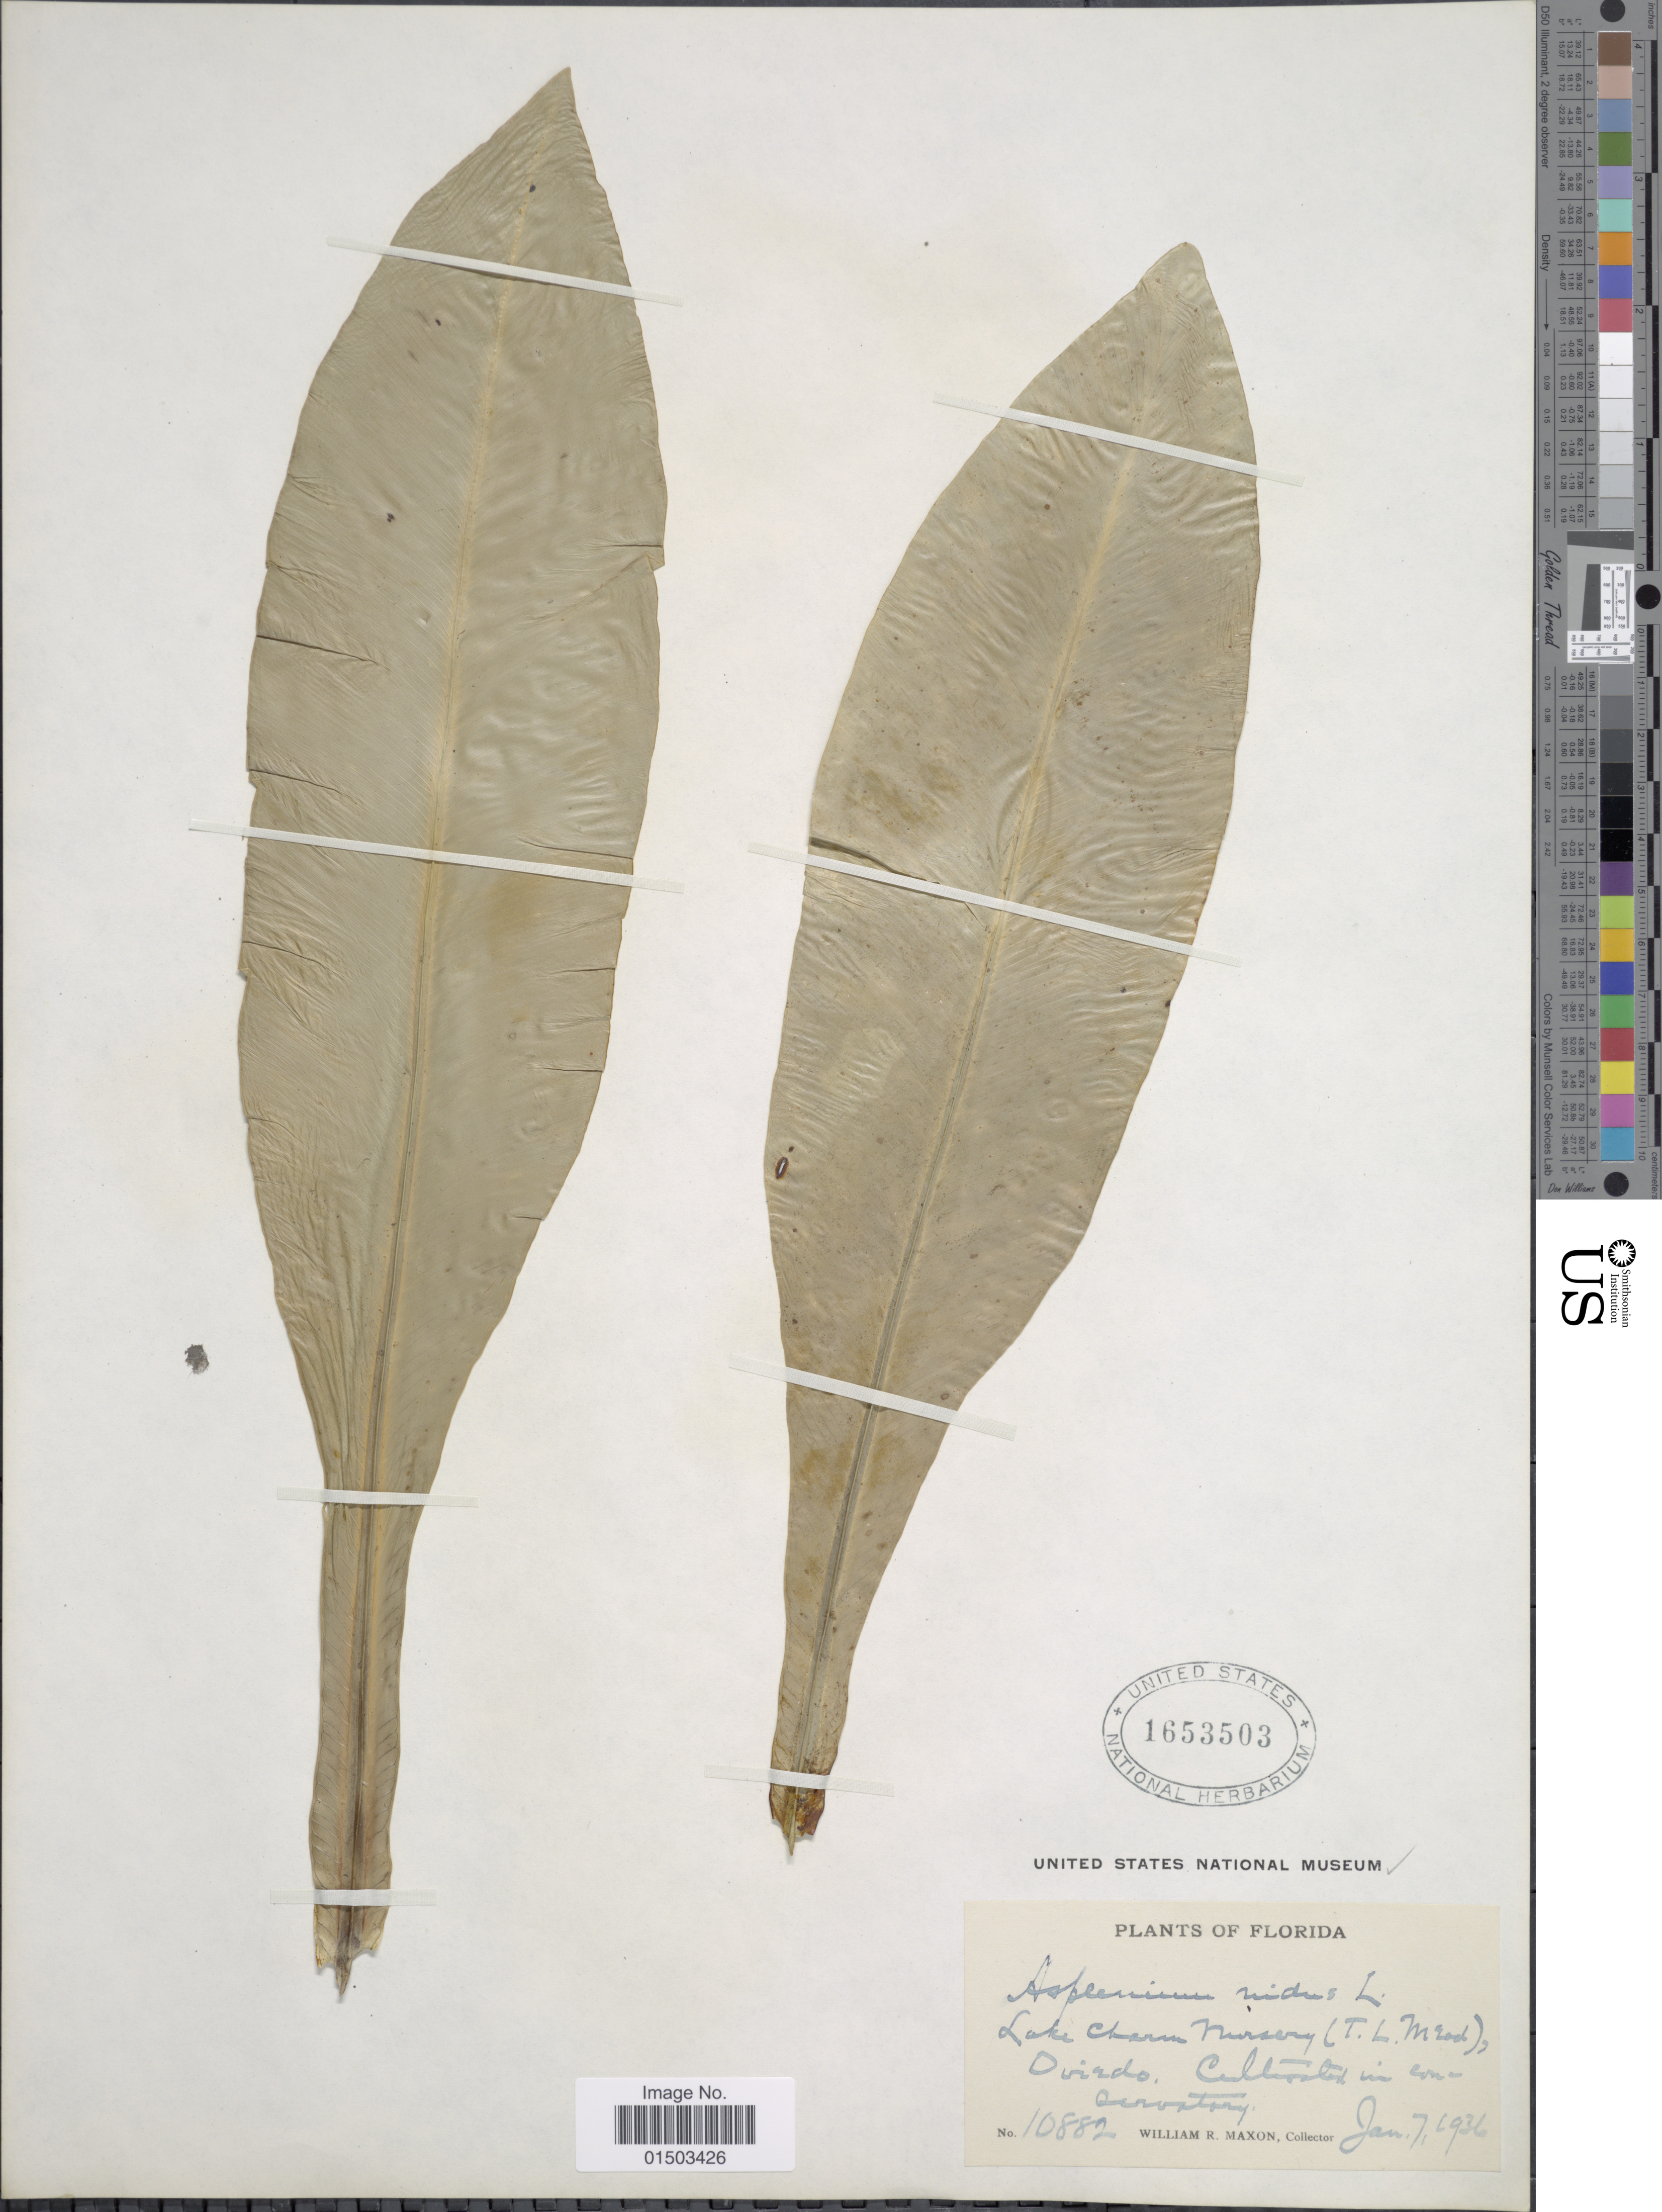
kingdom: Plantae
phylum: Tracheophyta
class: Polypodiopsida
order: Polypodiales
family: Aspleniaceae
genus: Asplenium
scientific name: Asplenium nidus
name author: L.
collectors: W. R. Maxon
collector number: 10882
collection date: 1936-01-07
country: United States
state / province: Florida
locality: Florida. Lake charin Nursery (T.L. Mrod) Ovirdo, Cultivated in conservatory.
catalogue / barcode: US 16536503